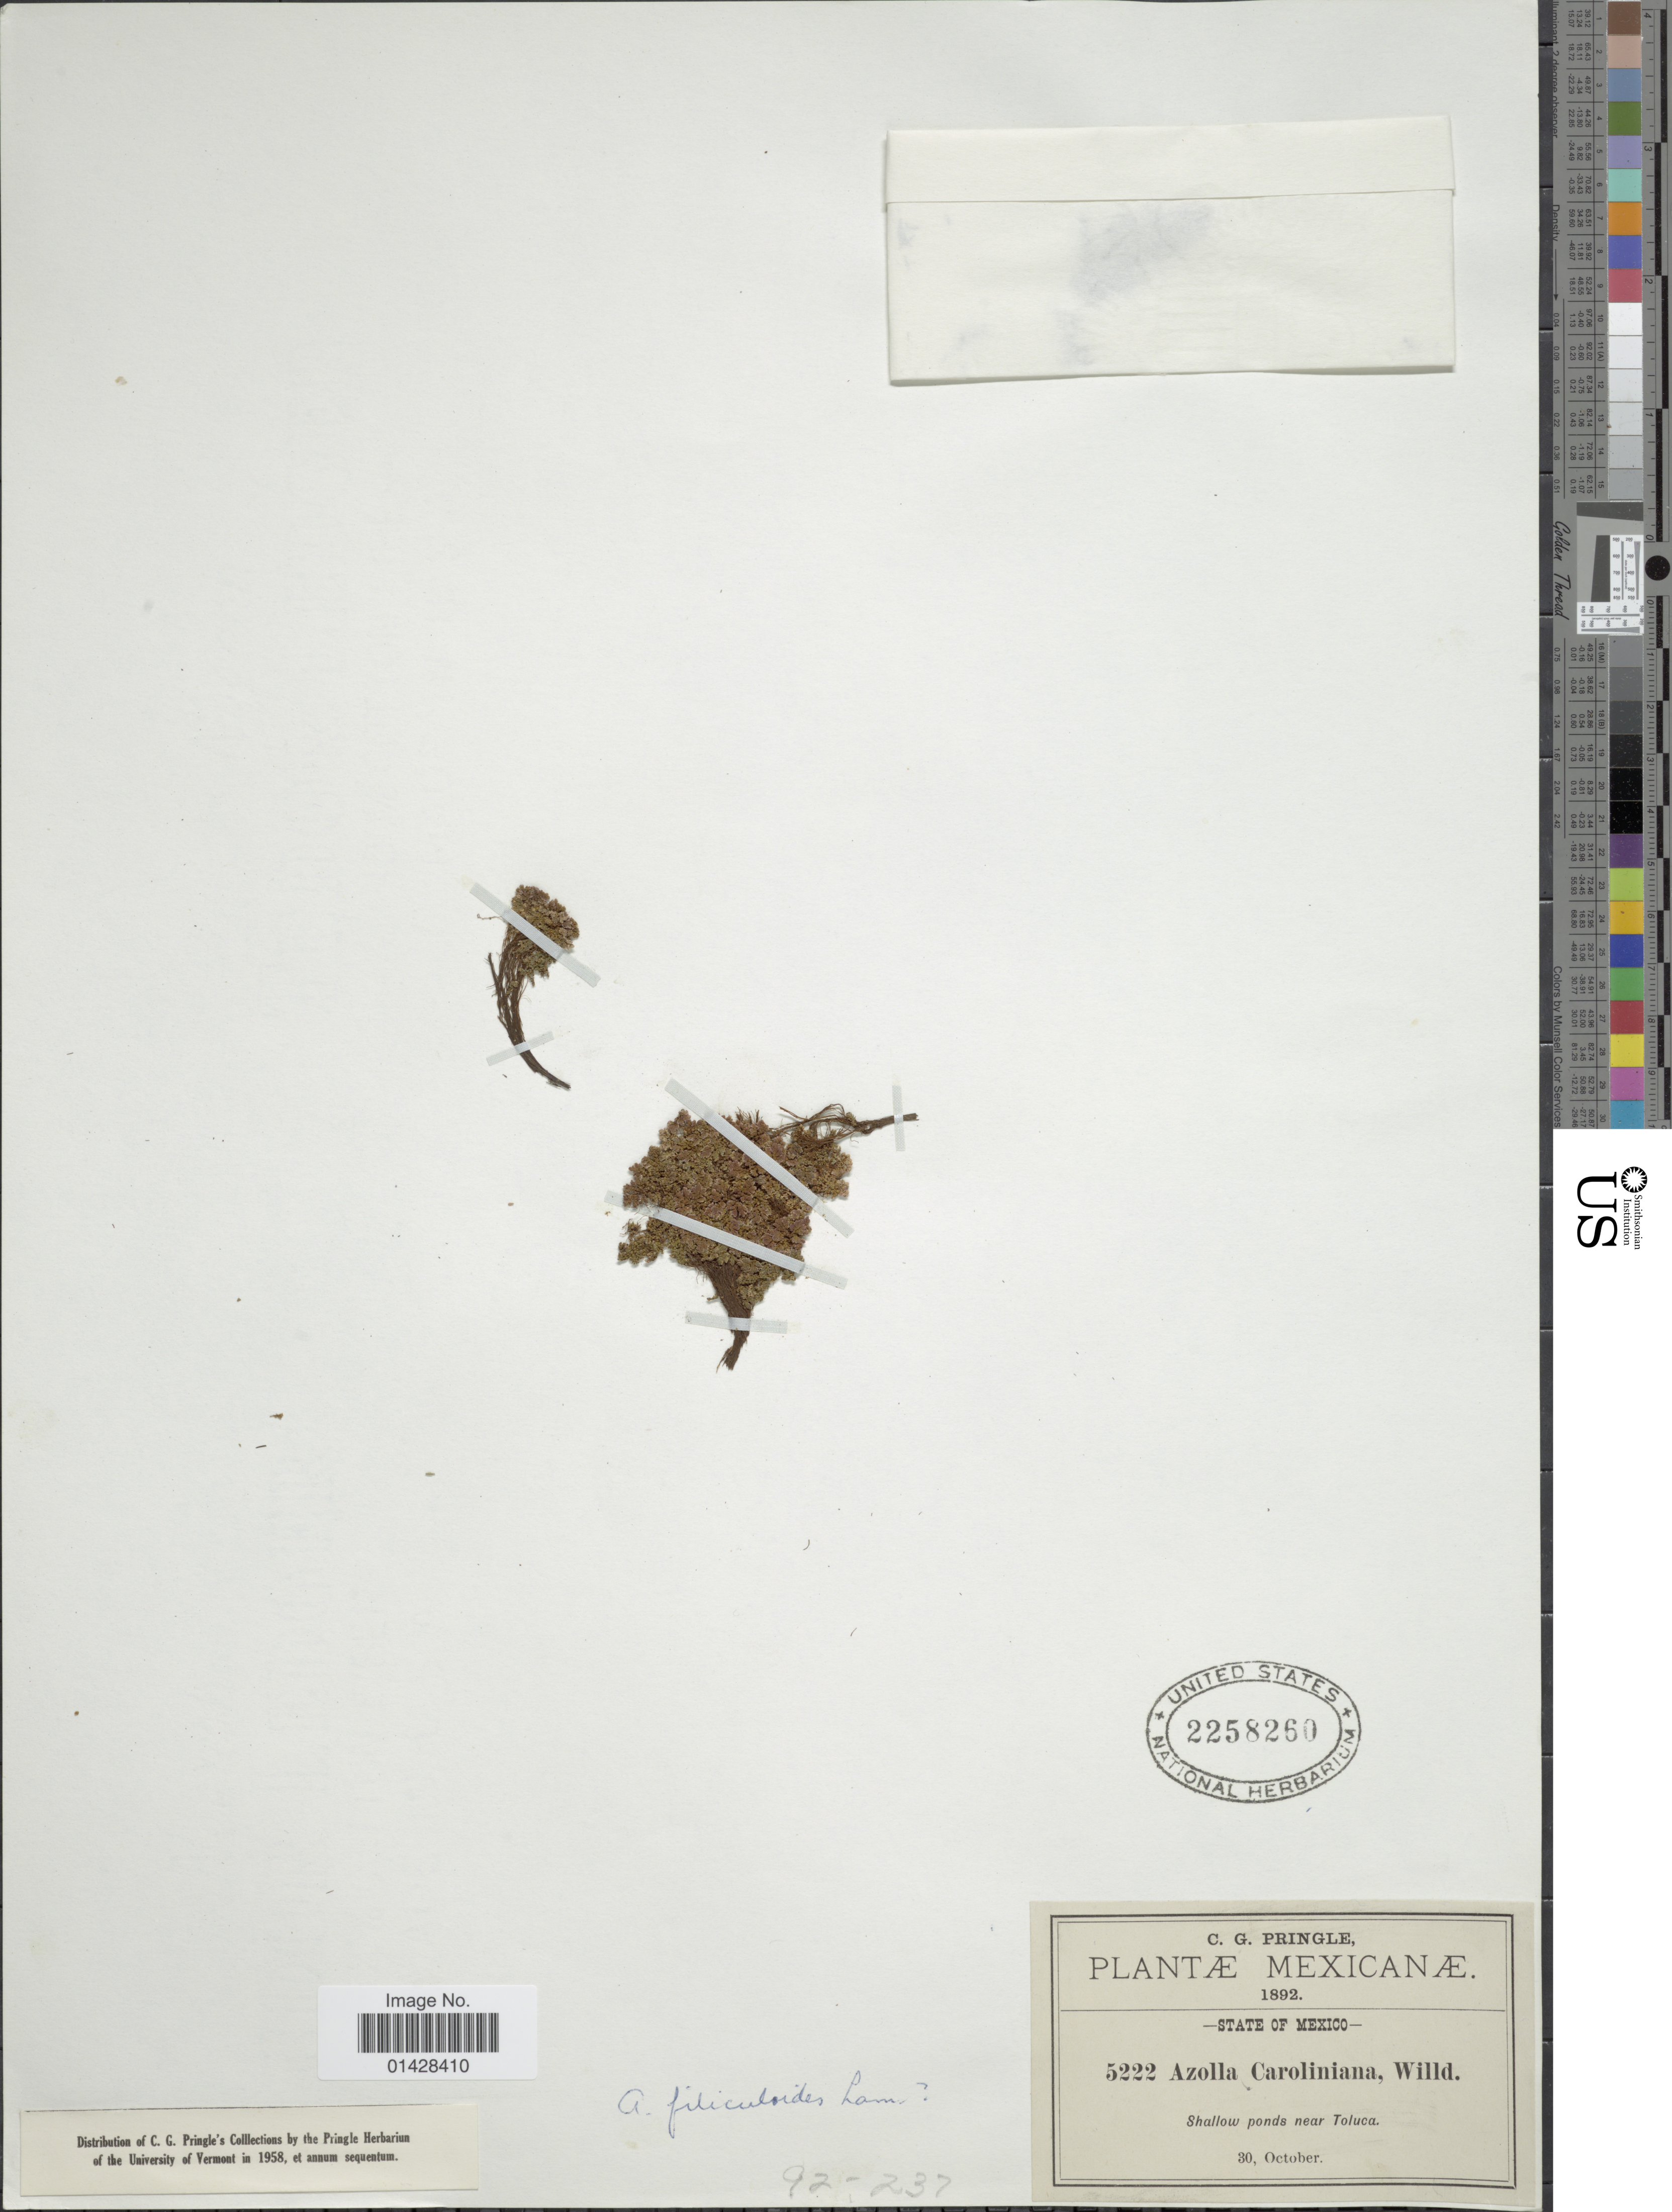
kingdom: Plantae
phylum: Tracheophyta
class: Polypodiopsida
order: Salviniales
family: Salviniaceae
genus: Azolla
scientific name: Azolla sp.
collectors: C. G. Pringle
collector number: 5222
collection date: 1892-10-30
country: Mexico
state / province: México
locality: Shallow ponds near Toluca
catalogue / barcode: US 2258260